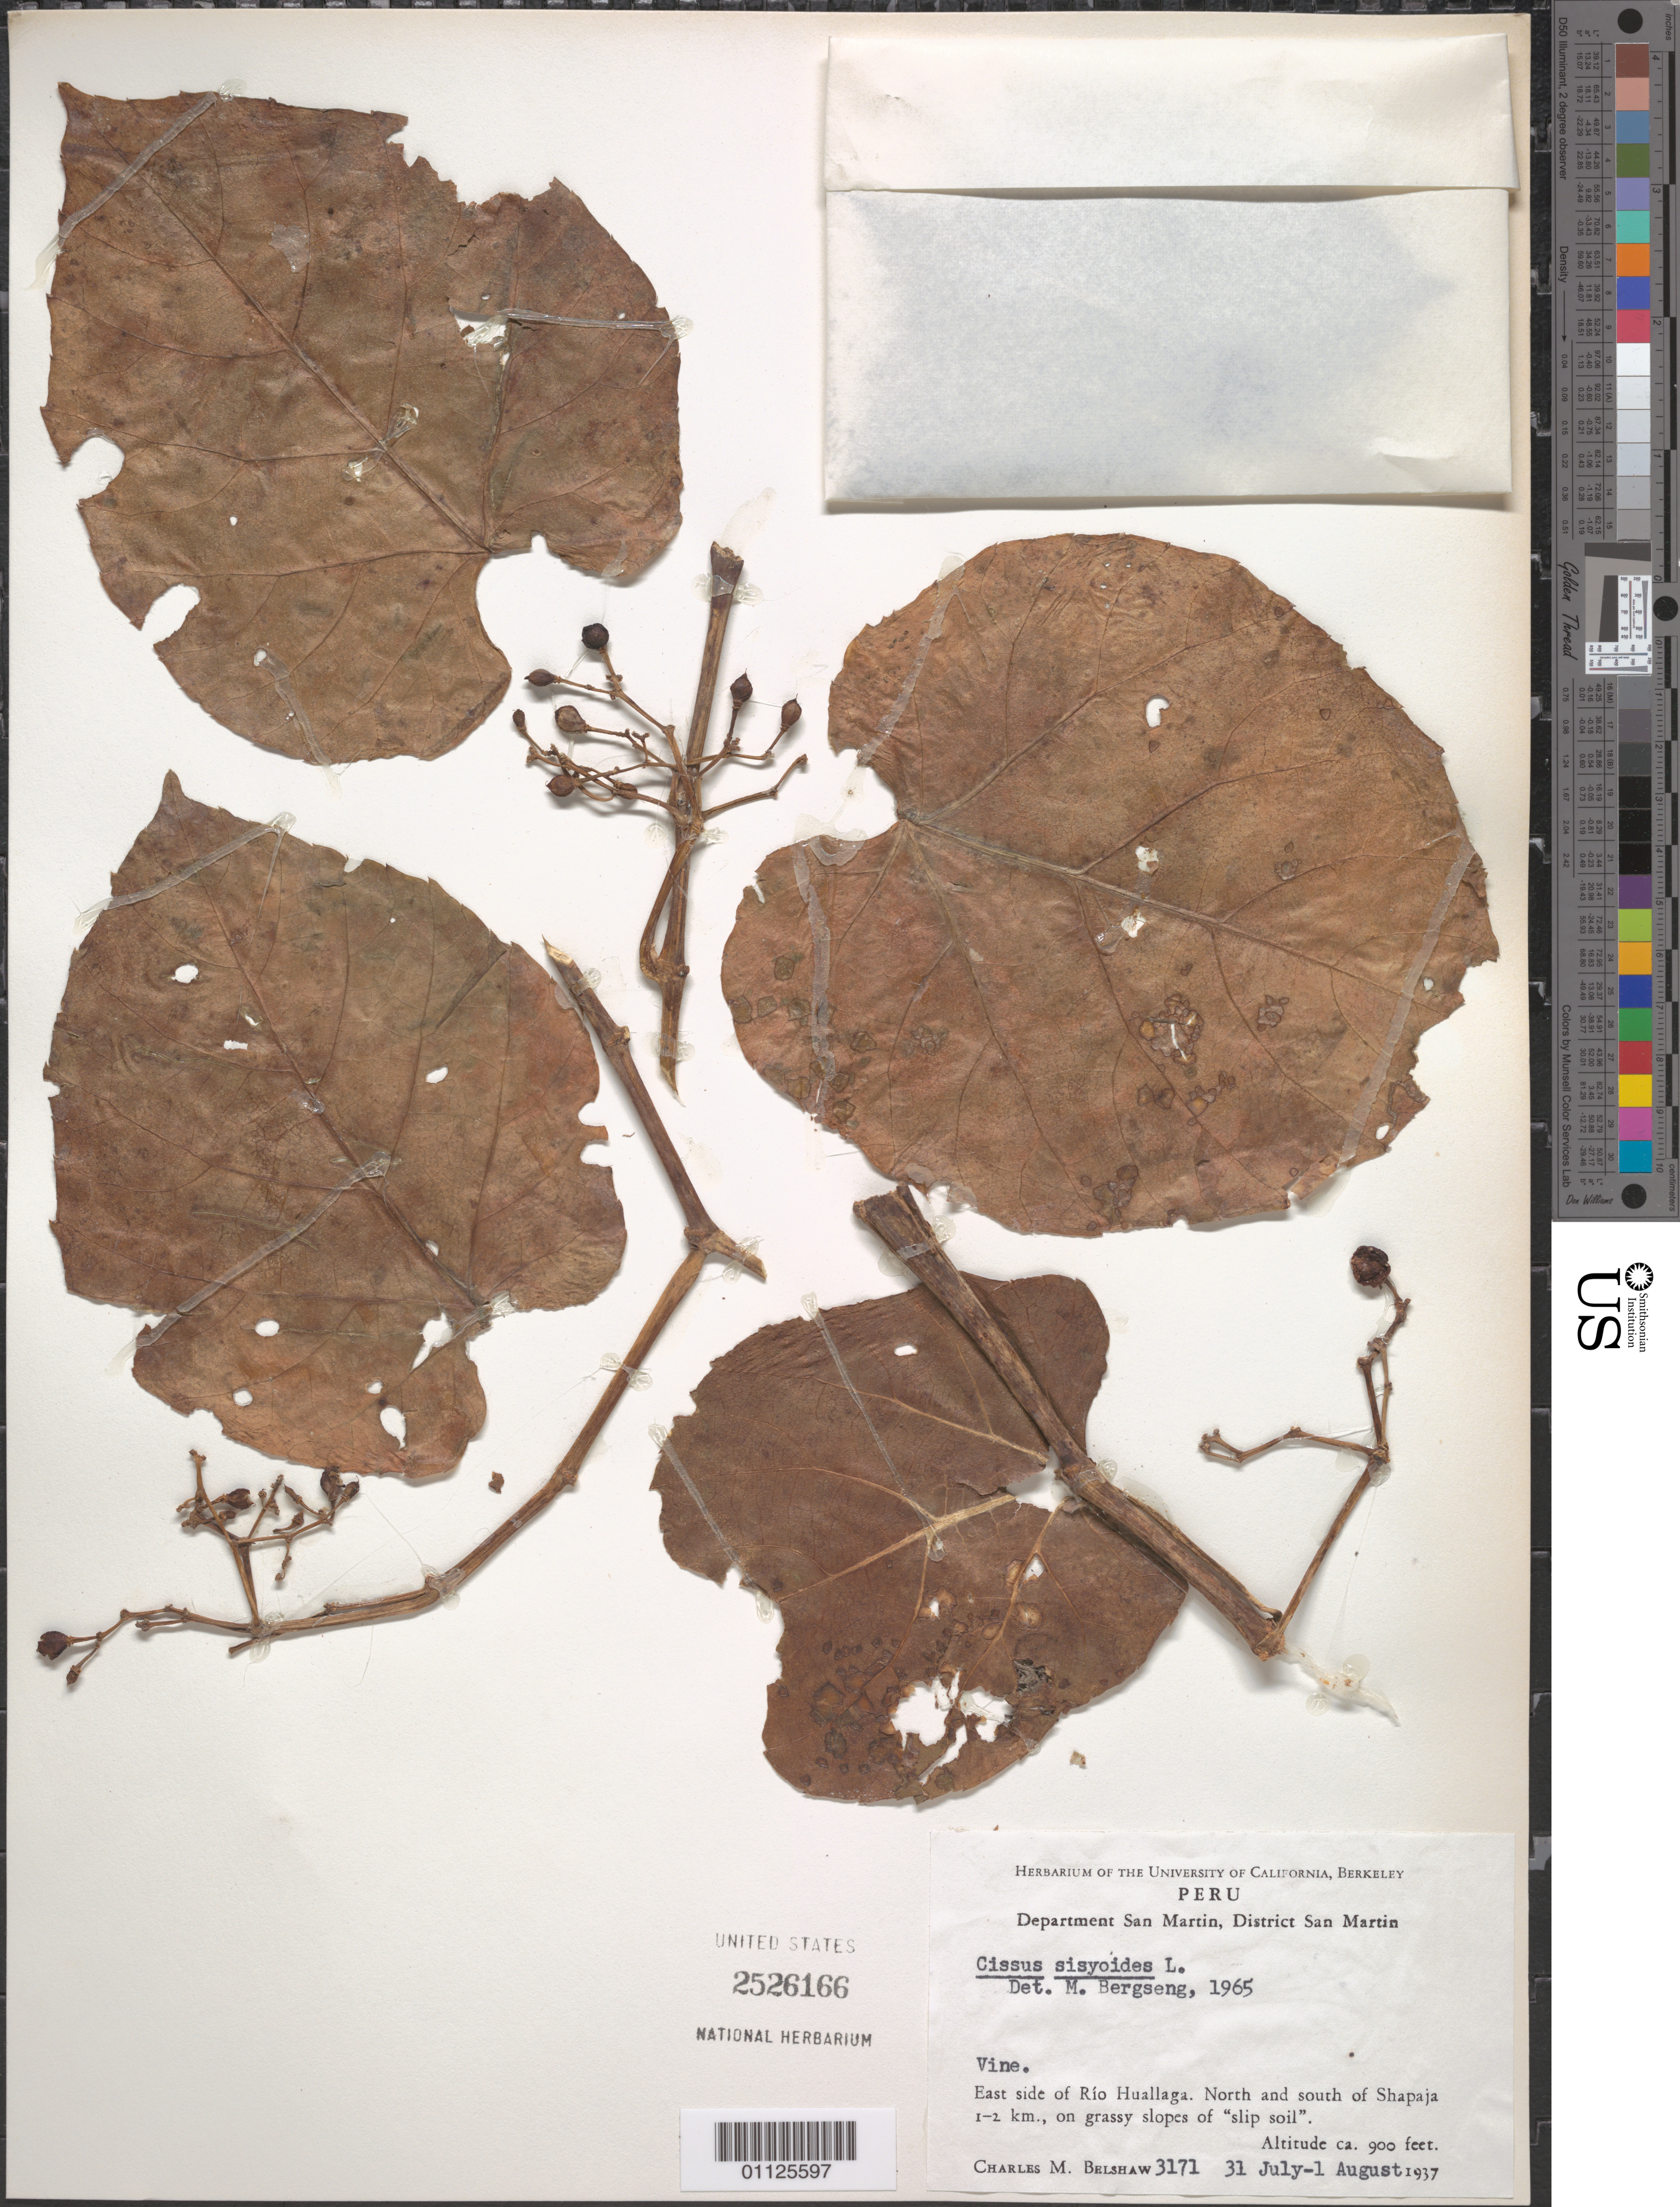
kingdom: Plantae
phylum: Tracheophyta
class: Magnoliopsida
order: Vitales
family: Vitaceae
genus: Cissus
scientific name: Cissus verticillata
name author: (L.) Nicolson & C.E. Jarvis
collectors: C. Shaw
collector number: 3171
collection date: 1937-07-31/1937-08-01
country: Peru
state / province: San Martín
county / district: San Martín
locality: E side of Rio Huallaga. N and S of Shapaja 1 -2 km.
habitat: Vine, on grassy slopes of "slip soil".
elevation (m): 274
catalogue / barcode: US 2526166